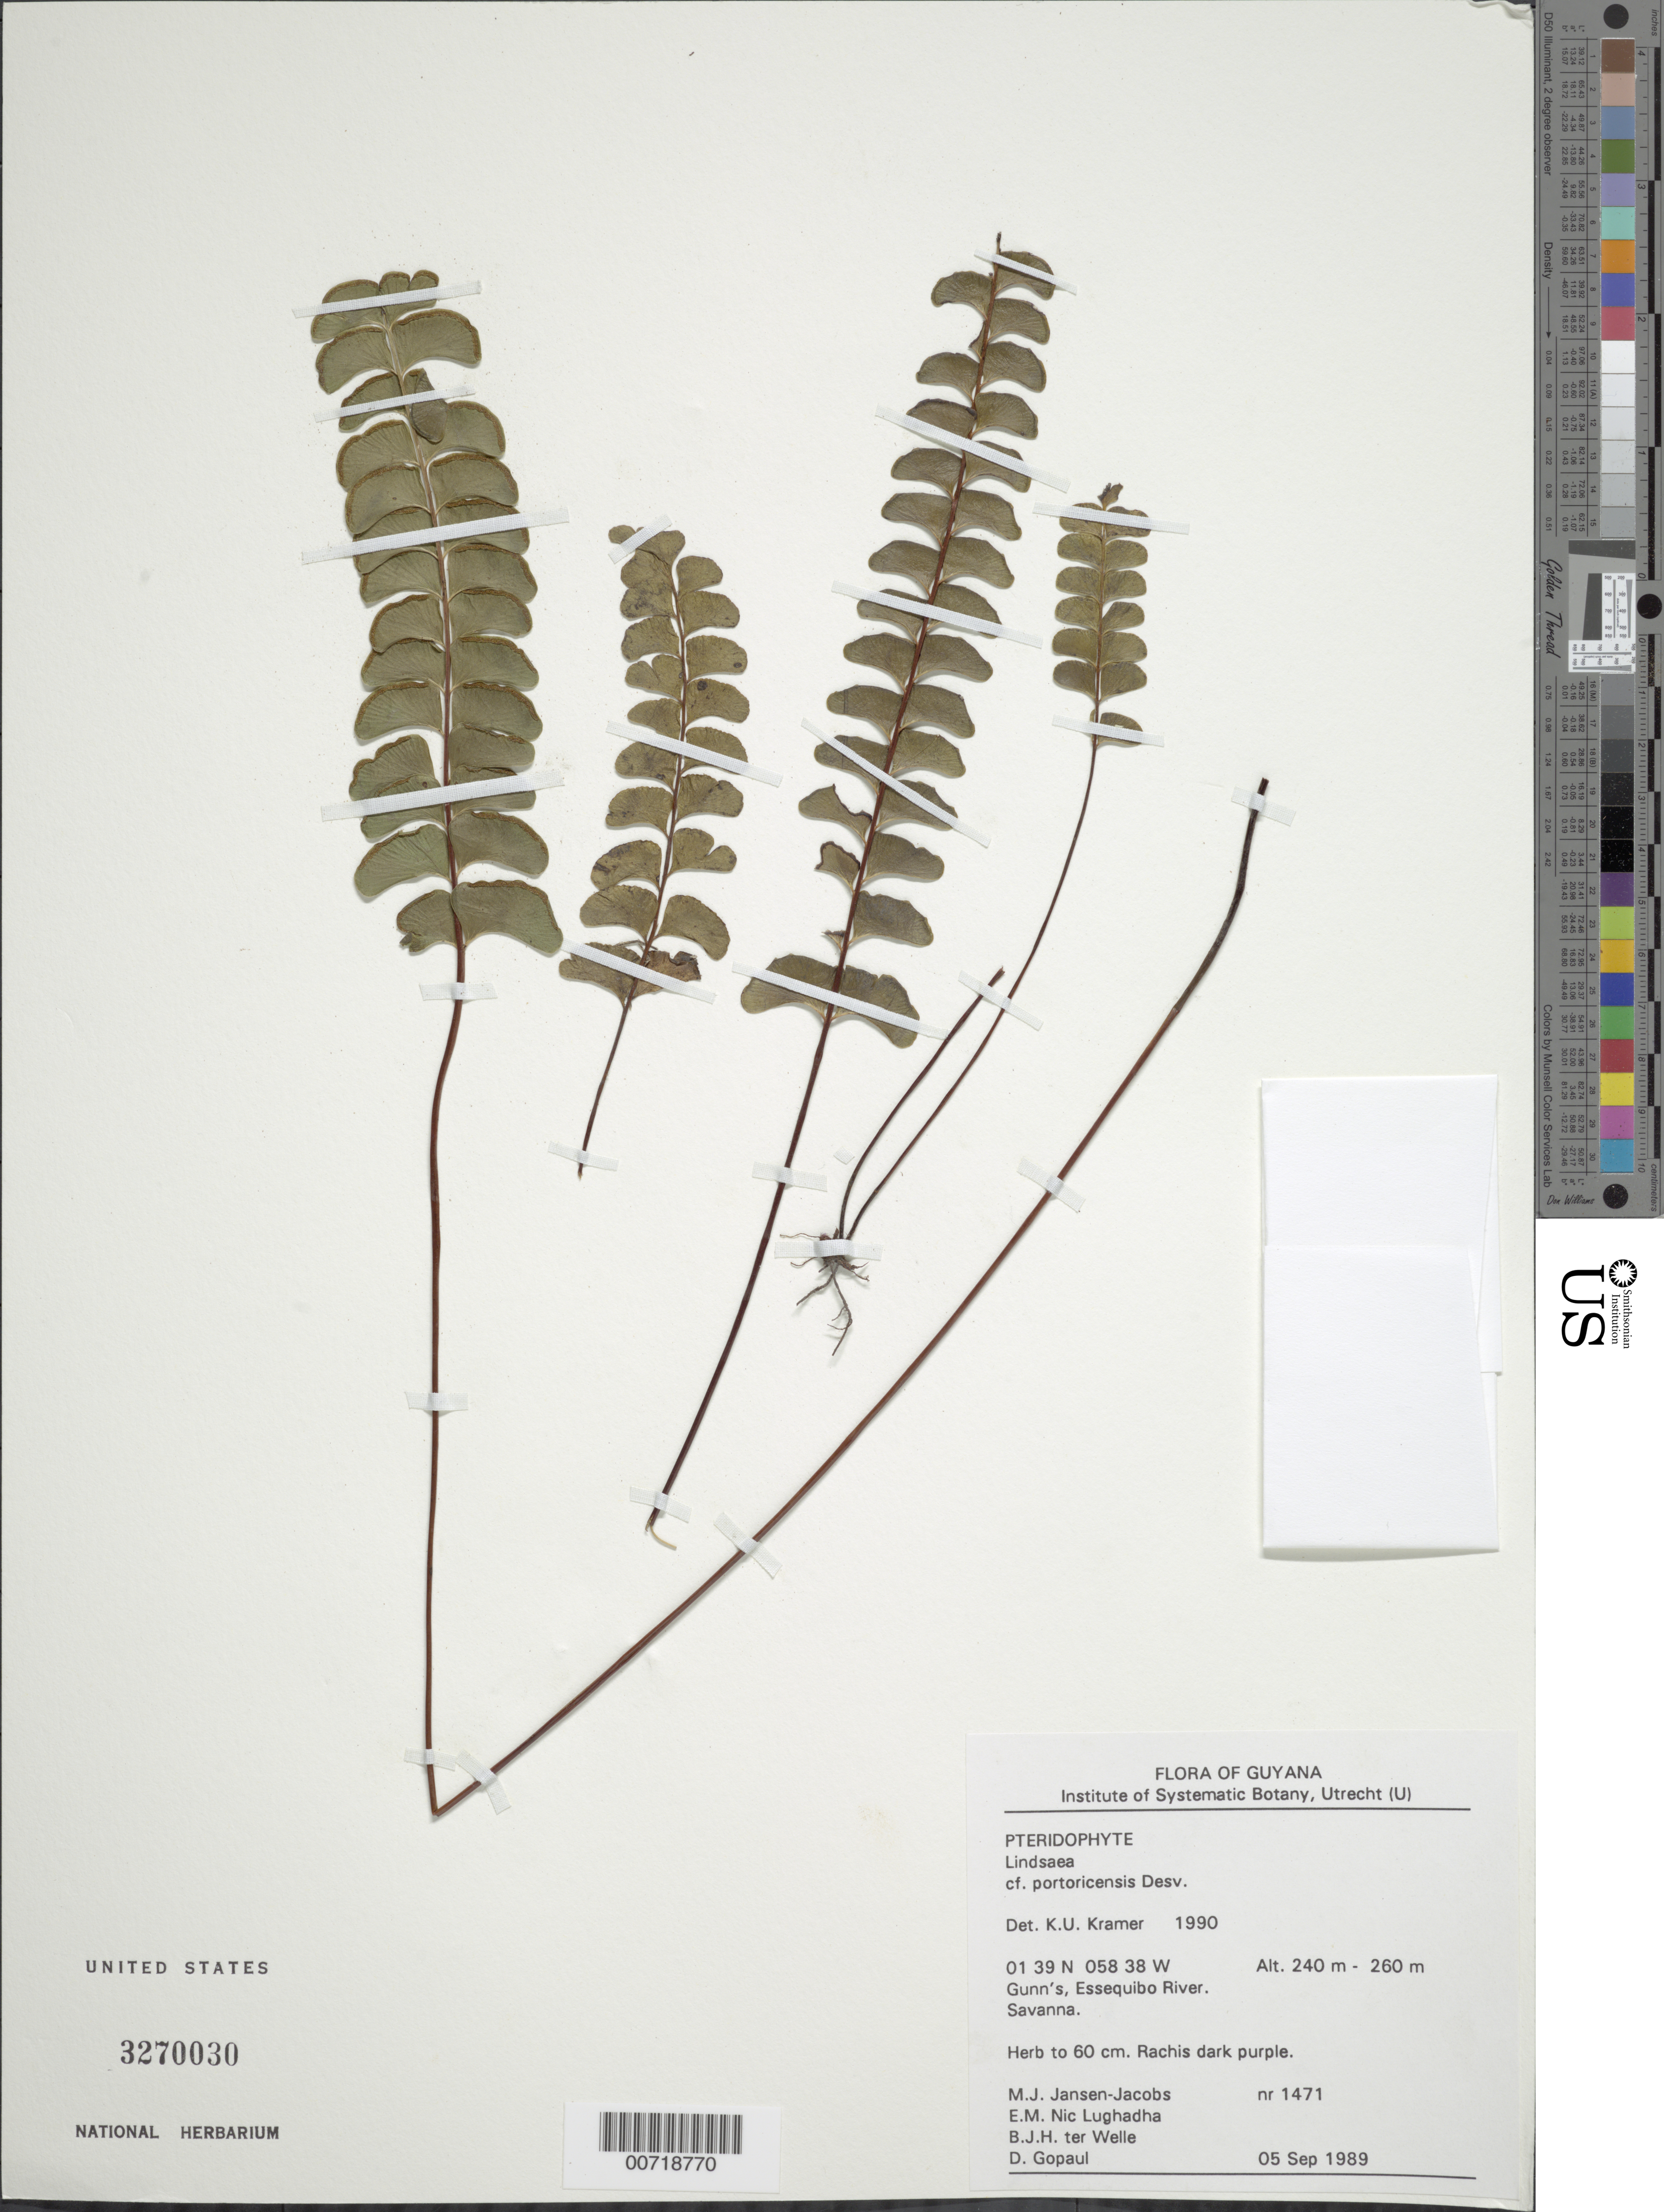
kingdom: Plantae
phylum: Tracheophyta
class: Polypodiopsida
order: Polypodiales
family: Lindsaeaceae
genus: Lindsaea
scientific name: Lindsaea portoricensis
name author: Desv.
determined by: Kramer, K. U.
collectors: M. J. Jansen-Jacobs, E. Nic Lughadha, B. Welle & D. Gopaul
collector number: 1471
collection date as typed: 5-Sep-89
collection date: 1989-09-05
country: Guyana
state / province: U. Takutu-U. Essequibo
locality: Gunn's, Essequibo River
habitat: Savanna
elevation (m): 240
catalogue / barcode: US 3270030